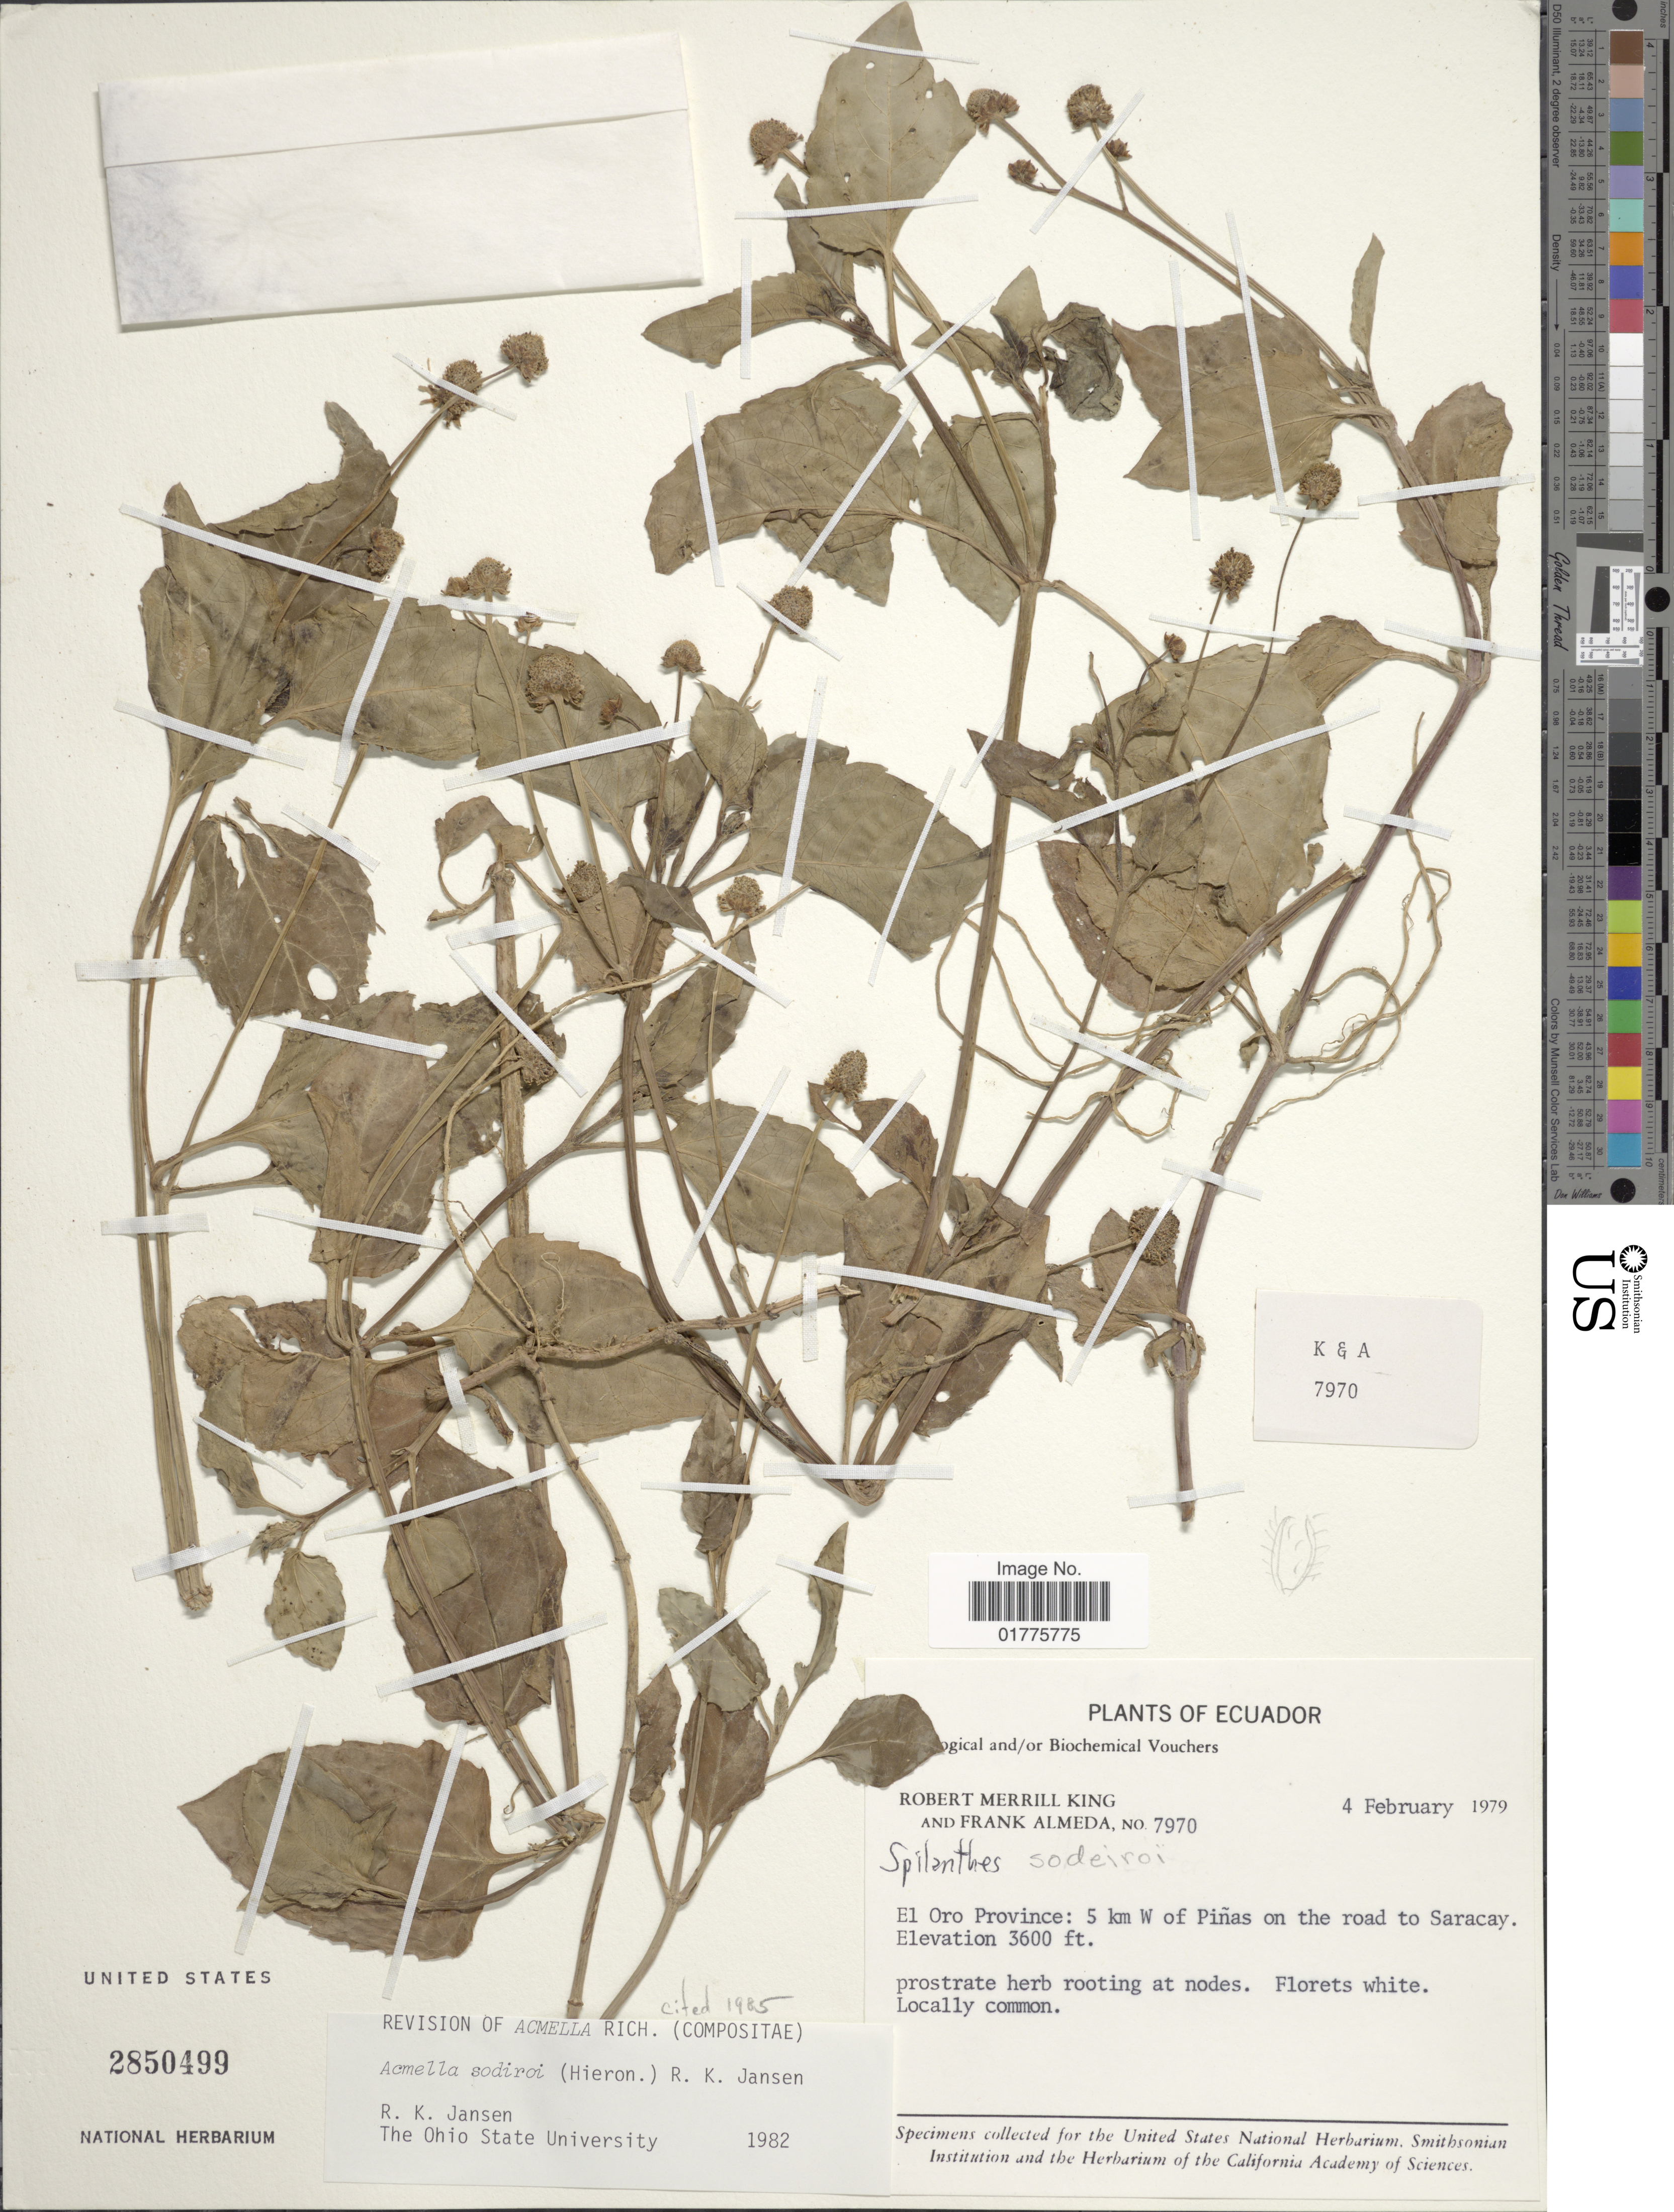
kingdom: Plantae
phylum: Tracheophyta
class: Magnoliopsida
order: Asterales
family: Asteraceae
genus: Acmella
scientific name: Acmella sodiroi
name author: (Hieron.) R.K. Jansen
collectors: R. M. King & F. Almeda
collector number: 7970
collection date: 1979-02-04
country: Ecuador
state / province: El Oro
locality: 5 km W of Piñas on the road to Saracay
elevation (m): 1097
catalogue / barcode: US 2850499